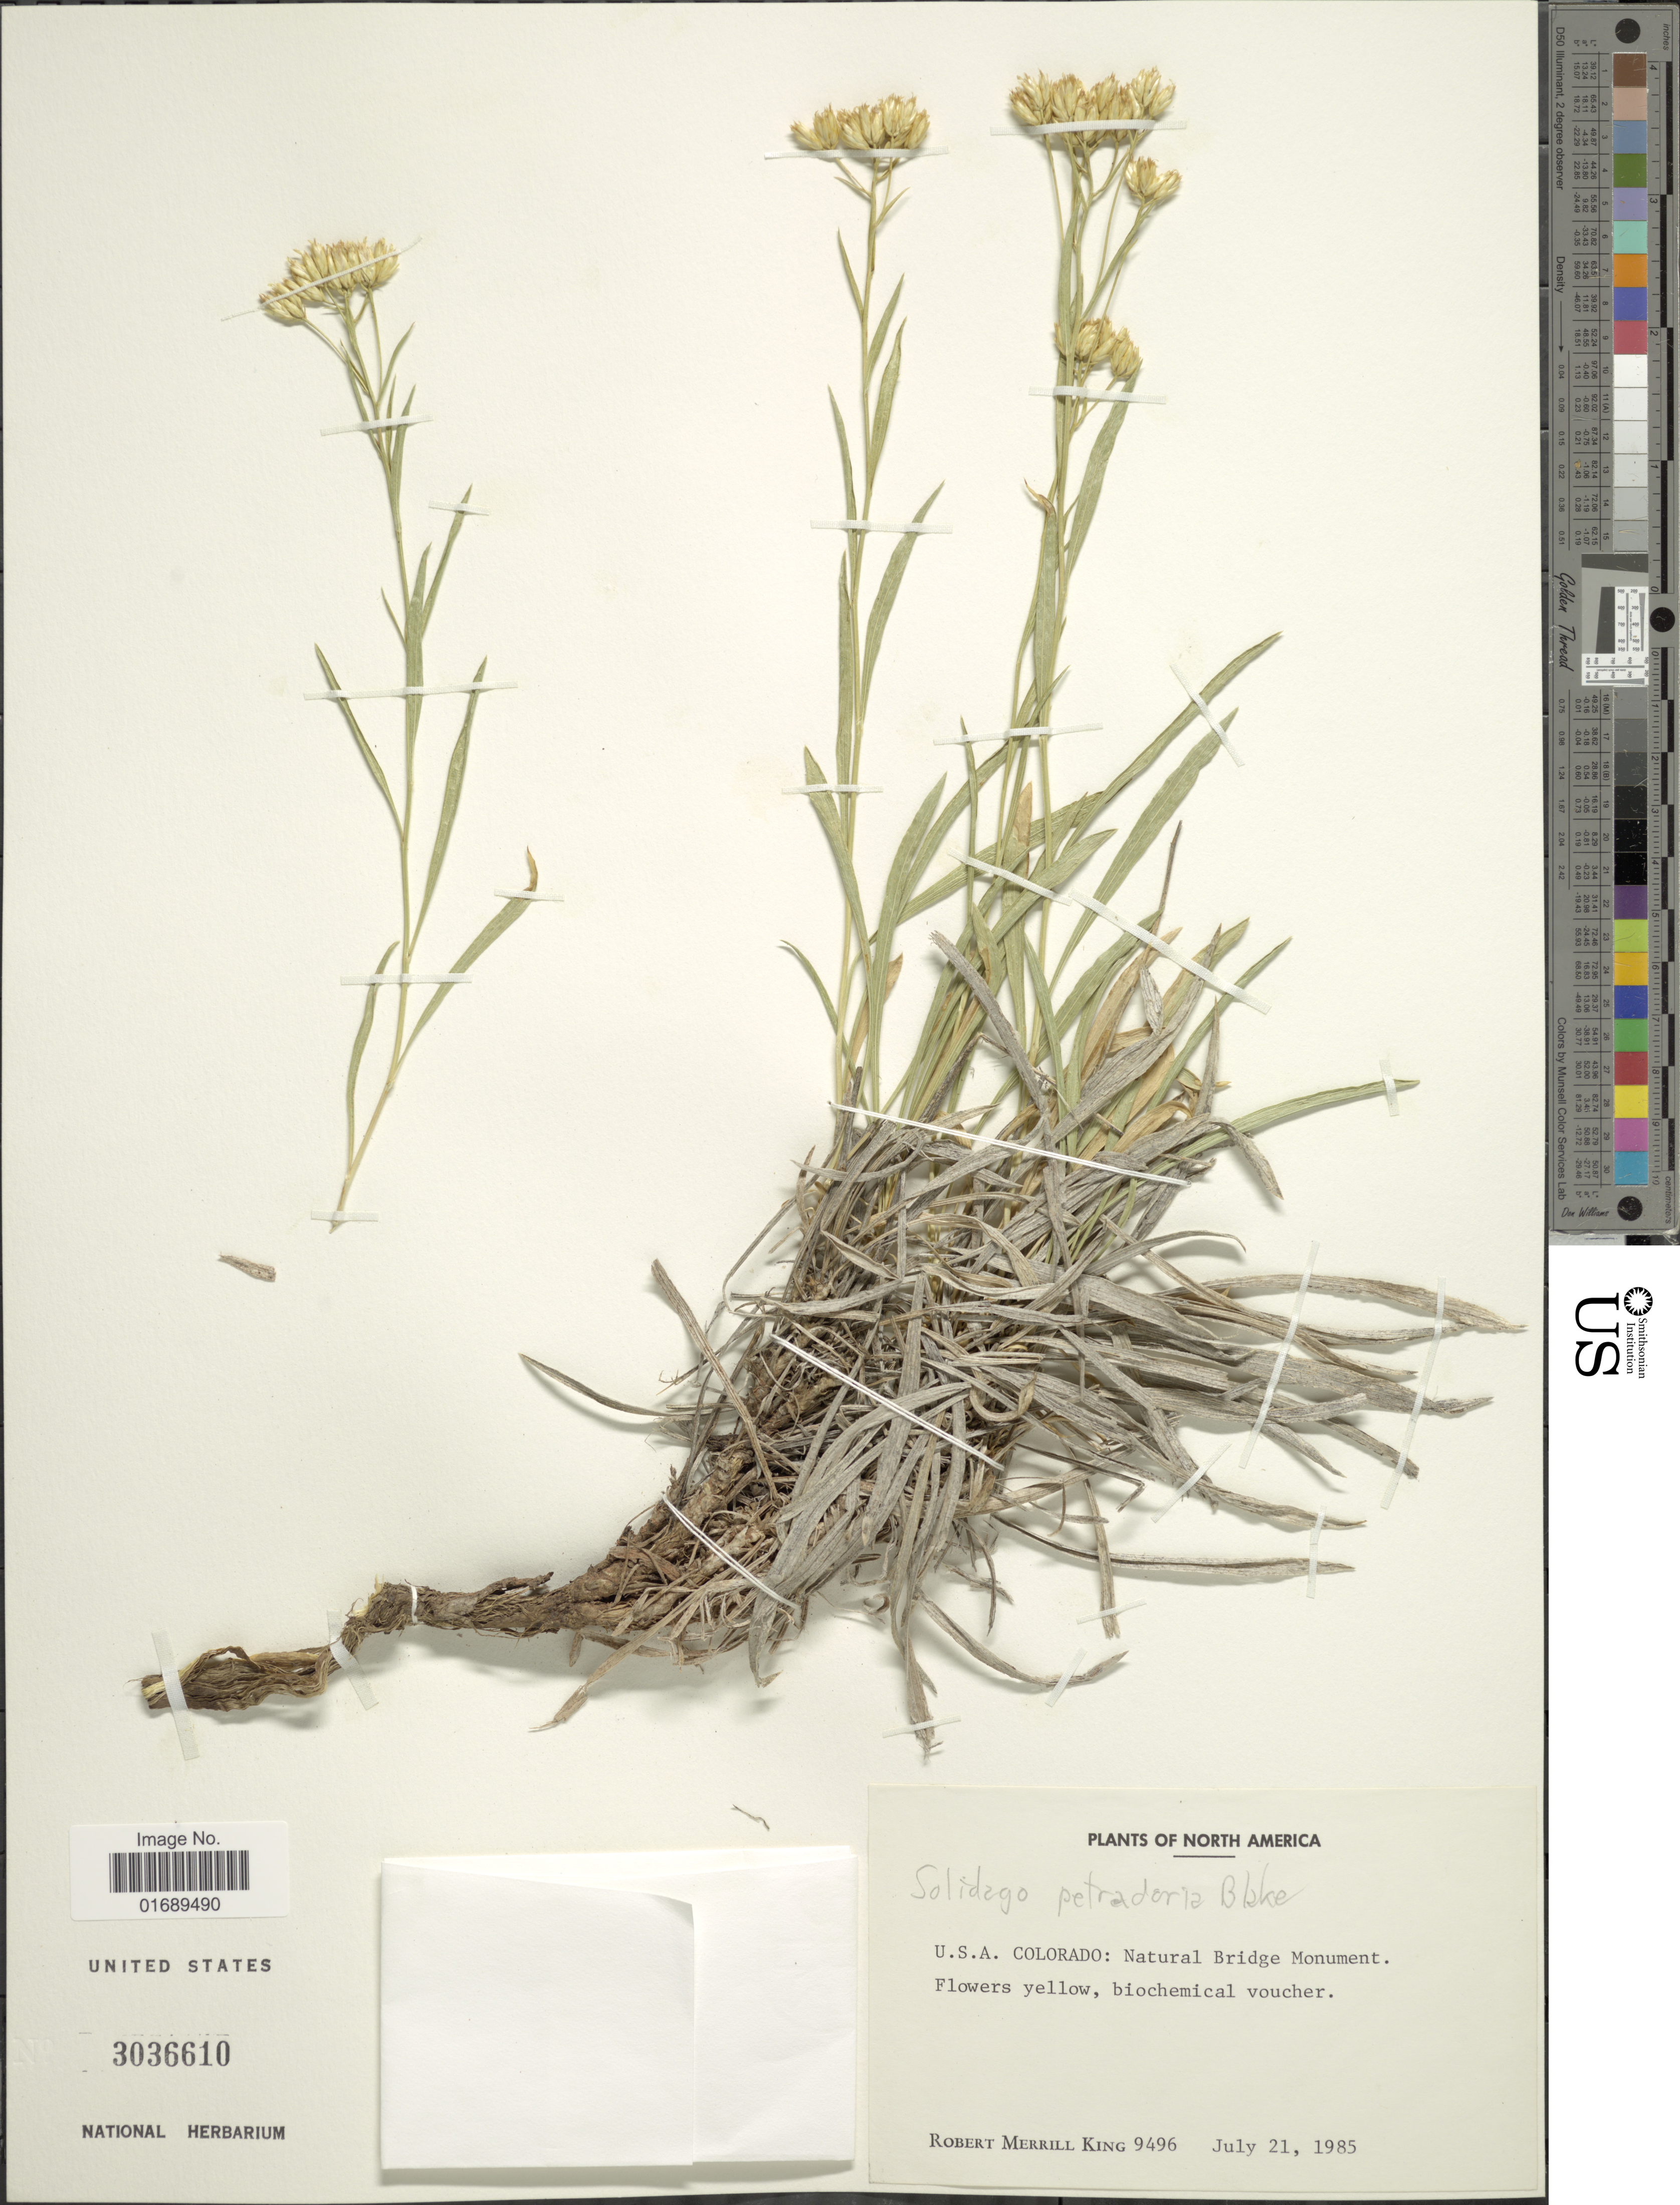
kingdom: Plantae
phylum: Tracheophyta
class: Magnoliopsida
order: Asterales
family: Asteraceae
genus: Solidago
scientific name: Solidago petradoria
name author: S.F. Blake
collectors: R. M. King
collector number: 9496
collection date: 1985-07-21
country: United States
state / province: Colorado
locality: Natural Bridge Monument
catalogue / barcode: US 3036610